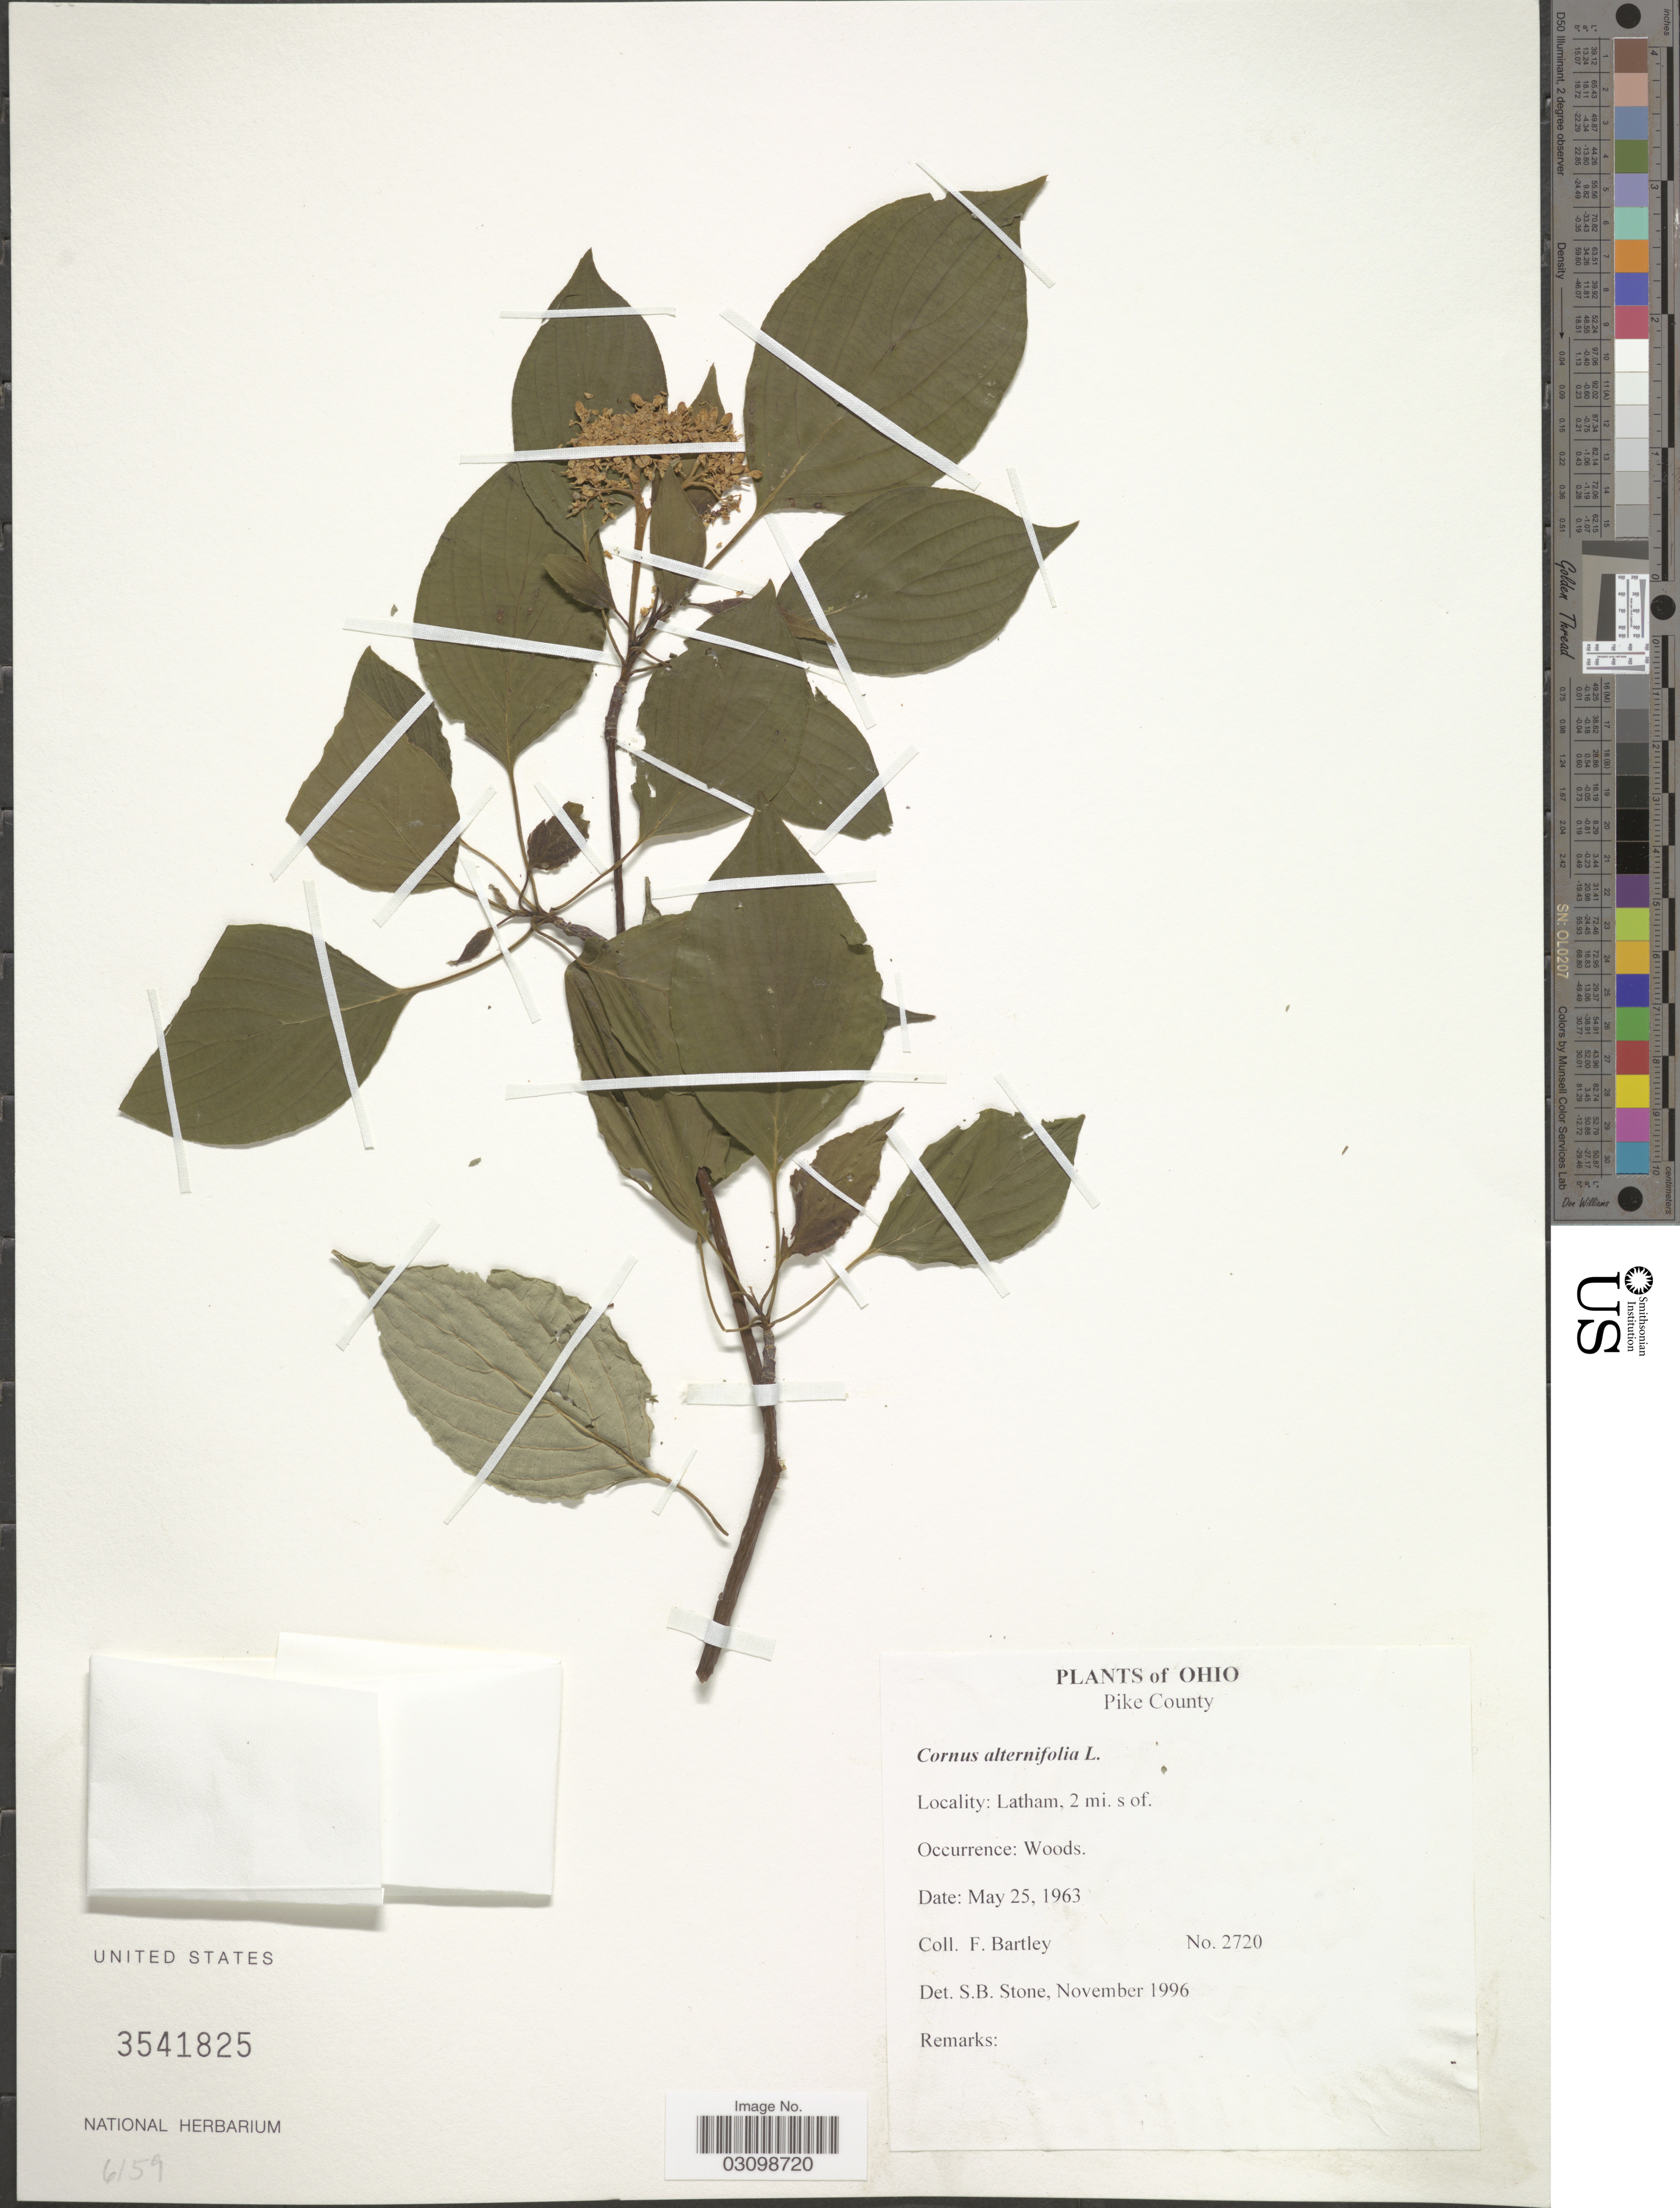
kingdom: Plantae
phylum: Tracheophyta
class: Magnoliopsida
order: Cornales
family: Cornaceae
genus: Cornus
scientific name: Cornus alternifolia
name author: L.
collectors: F. Bartley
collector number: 2720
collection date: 1963-05-25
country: United States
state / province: Ohio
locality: Latham, 2 mi. s of. Pike County.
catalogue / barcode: US 3541825